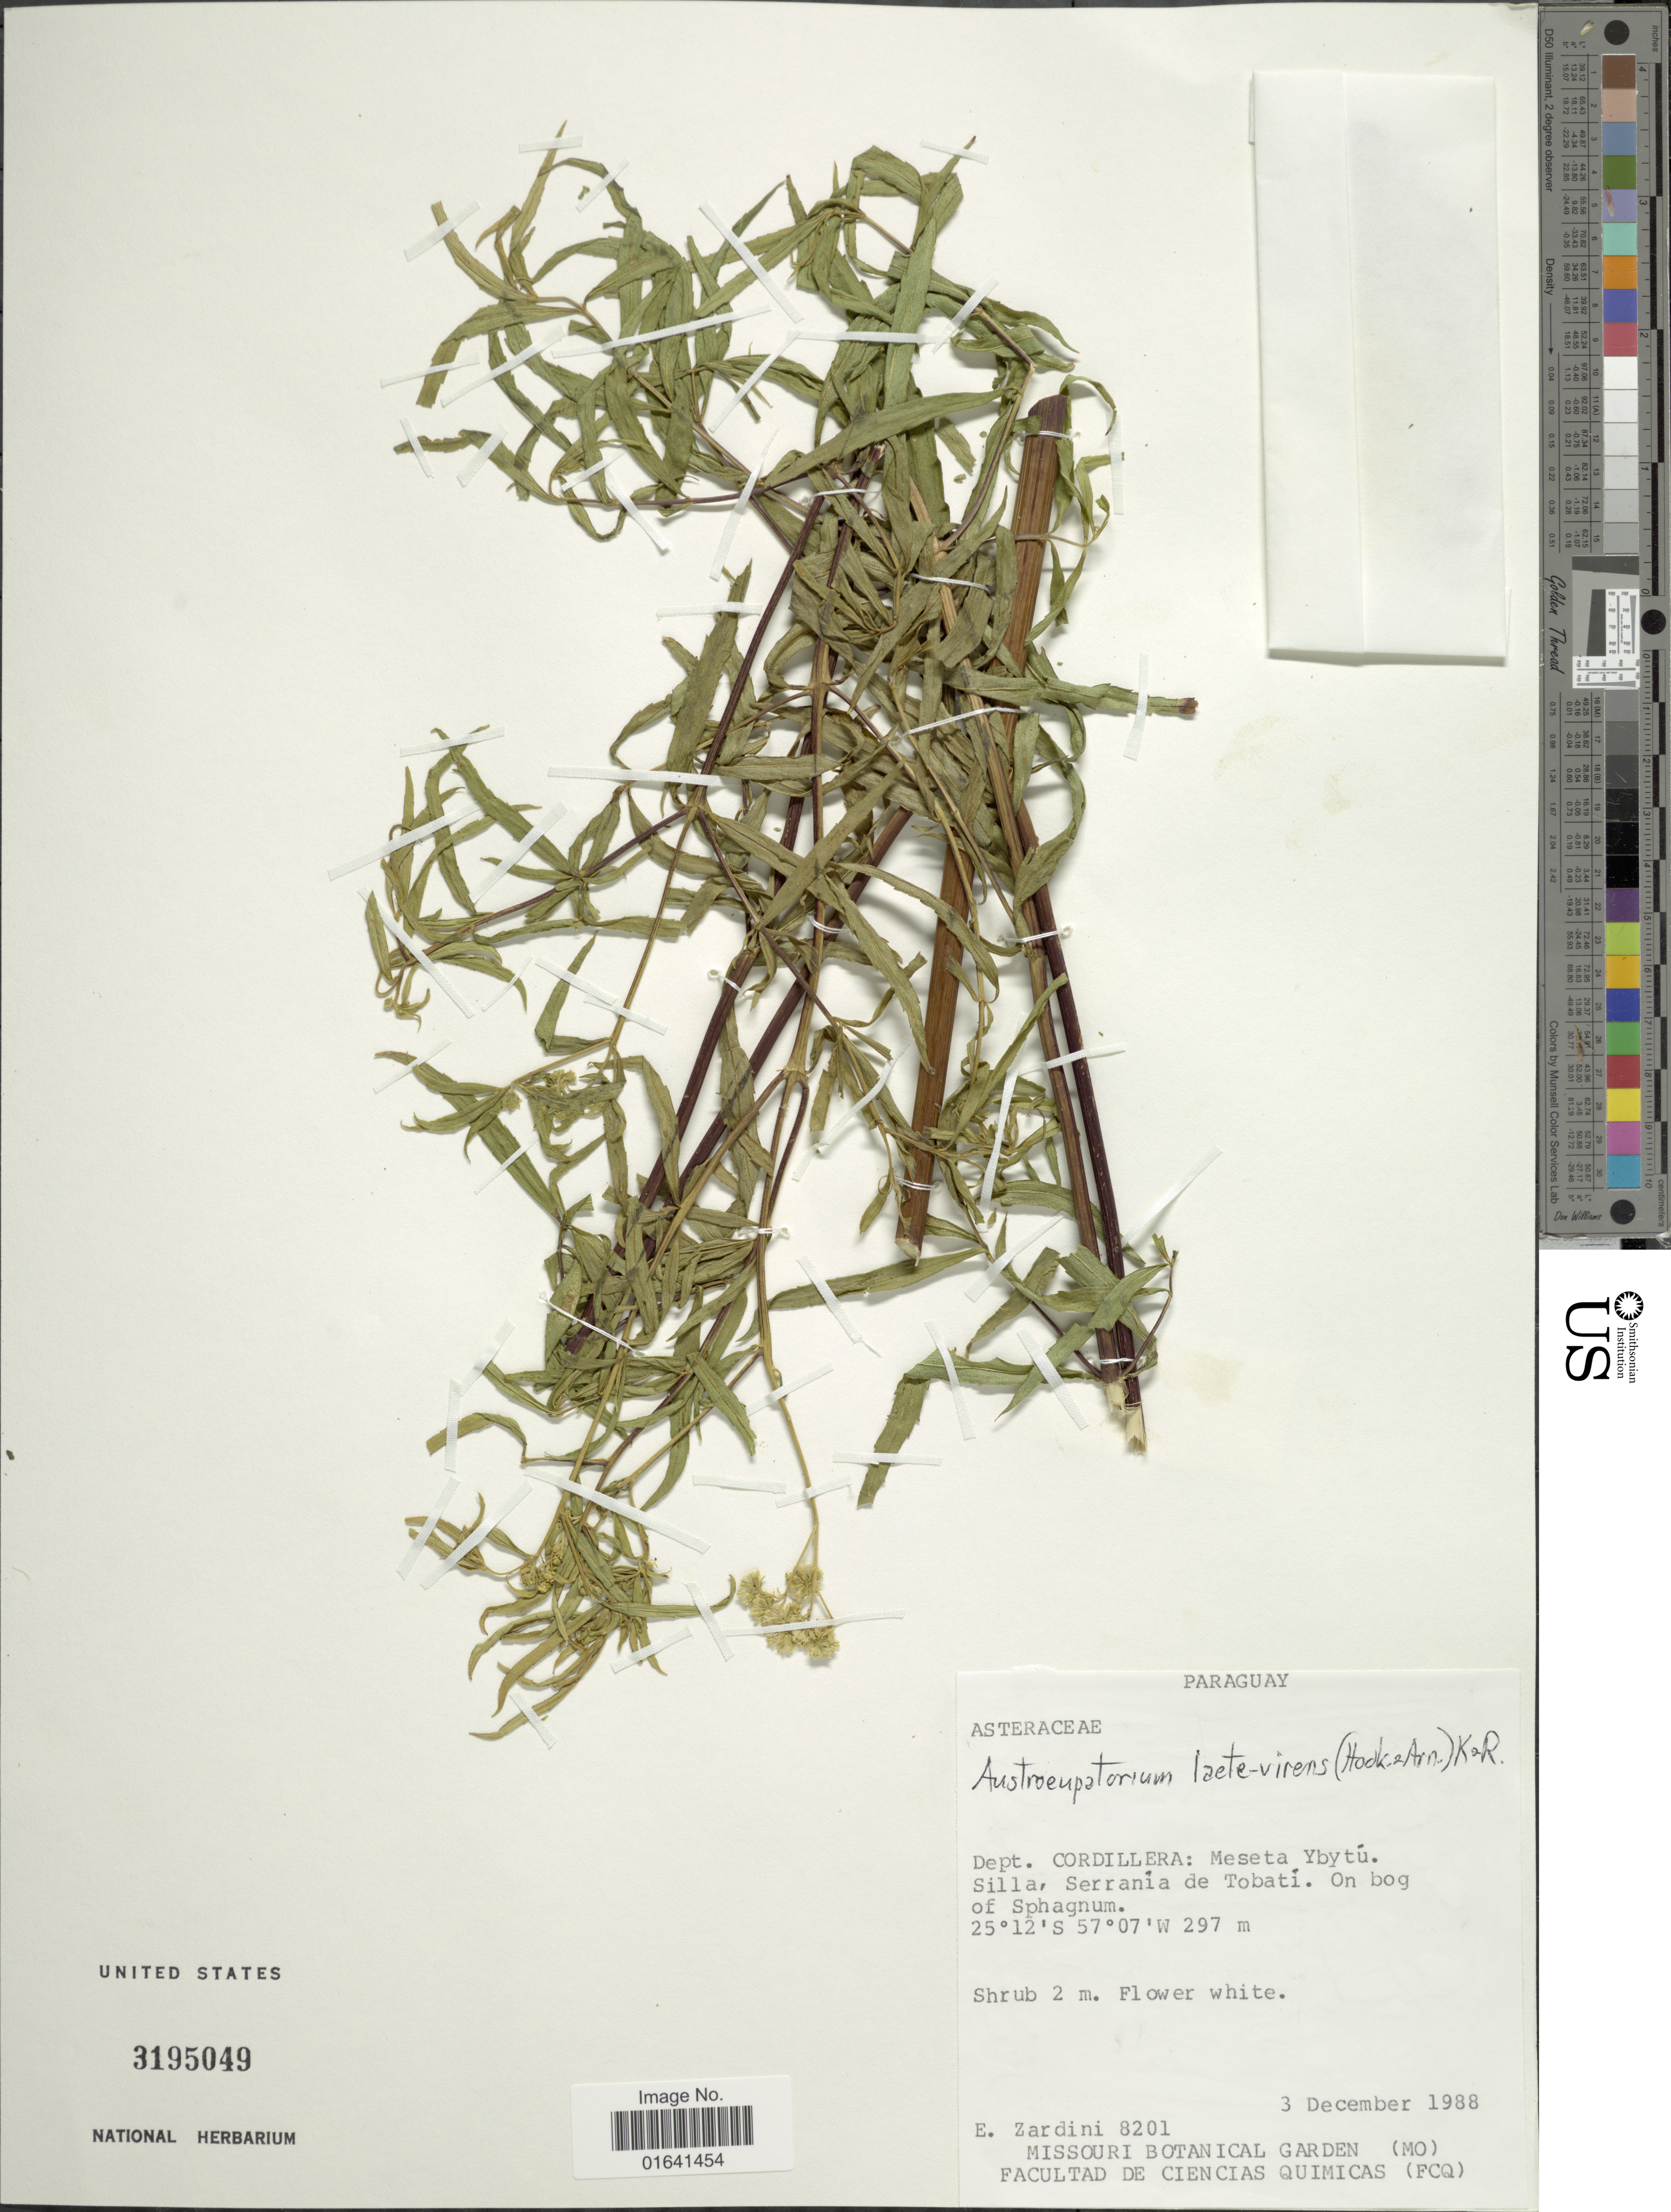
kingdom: Plantae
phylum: Tracheophyta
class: Magnoliopsida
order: Asterales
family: Asteraceae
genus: Austroeupatorium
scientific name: Austroeupatorium laete-virens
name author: (Hook. & Arn.) R.M. King & H. Rob.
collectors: E. M. Zardini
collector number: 8201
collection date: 1988-12-03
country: Paraguay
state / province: Cordillera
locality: Dept. Cordillera: Meseta Ubytú. Silla, Serrania de Tobatí. On bog of Sphagnum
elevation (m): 297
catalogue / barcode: US 3195049